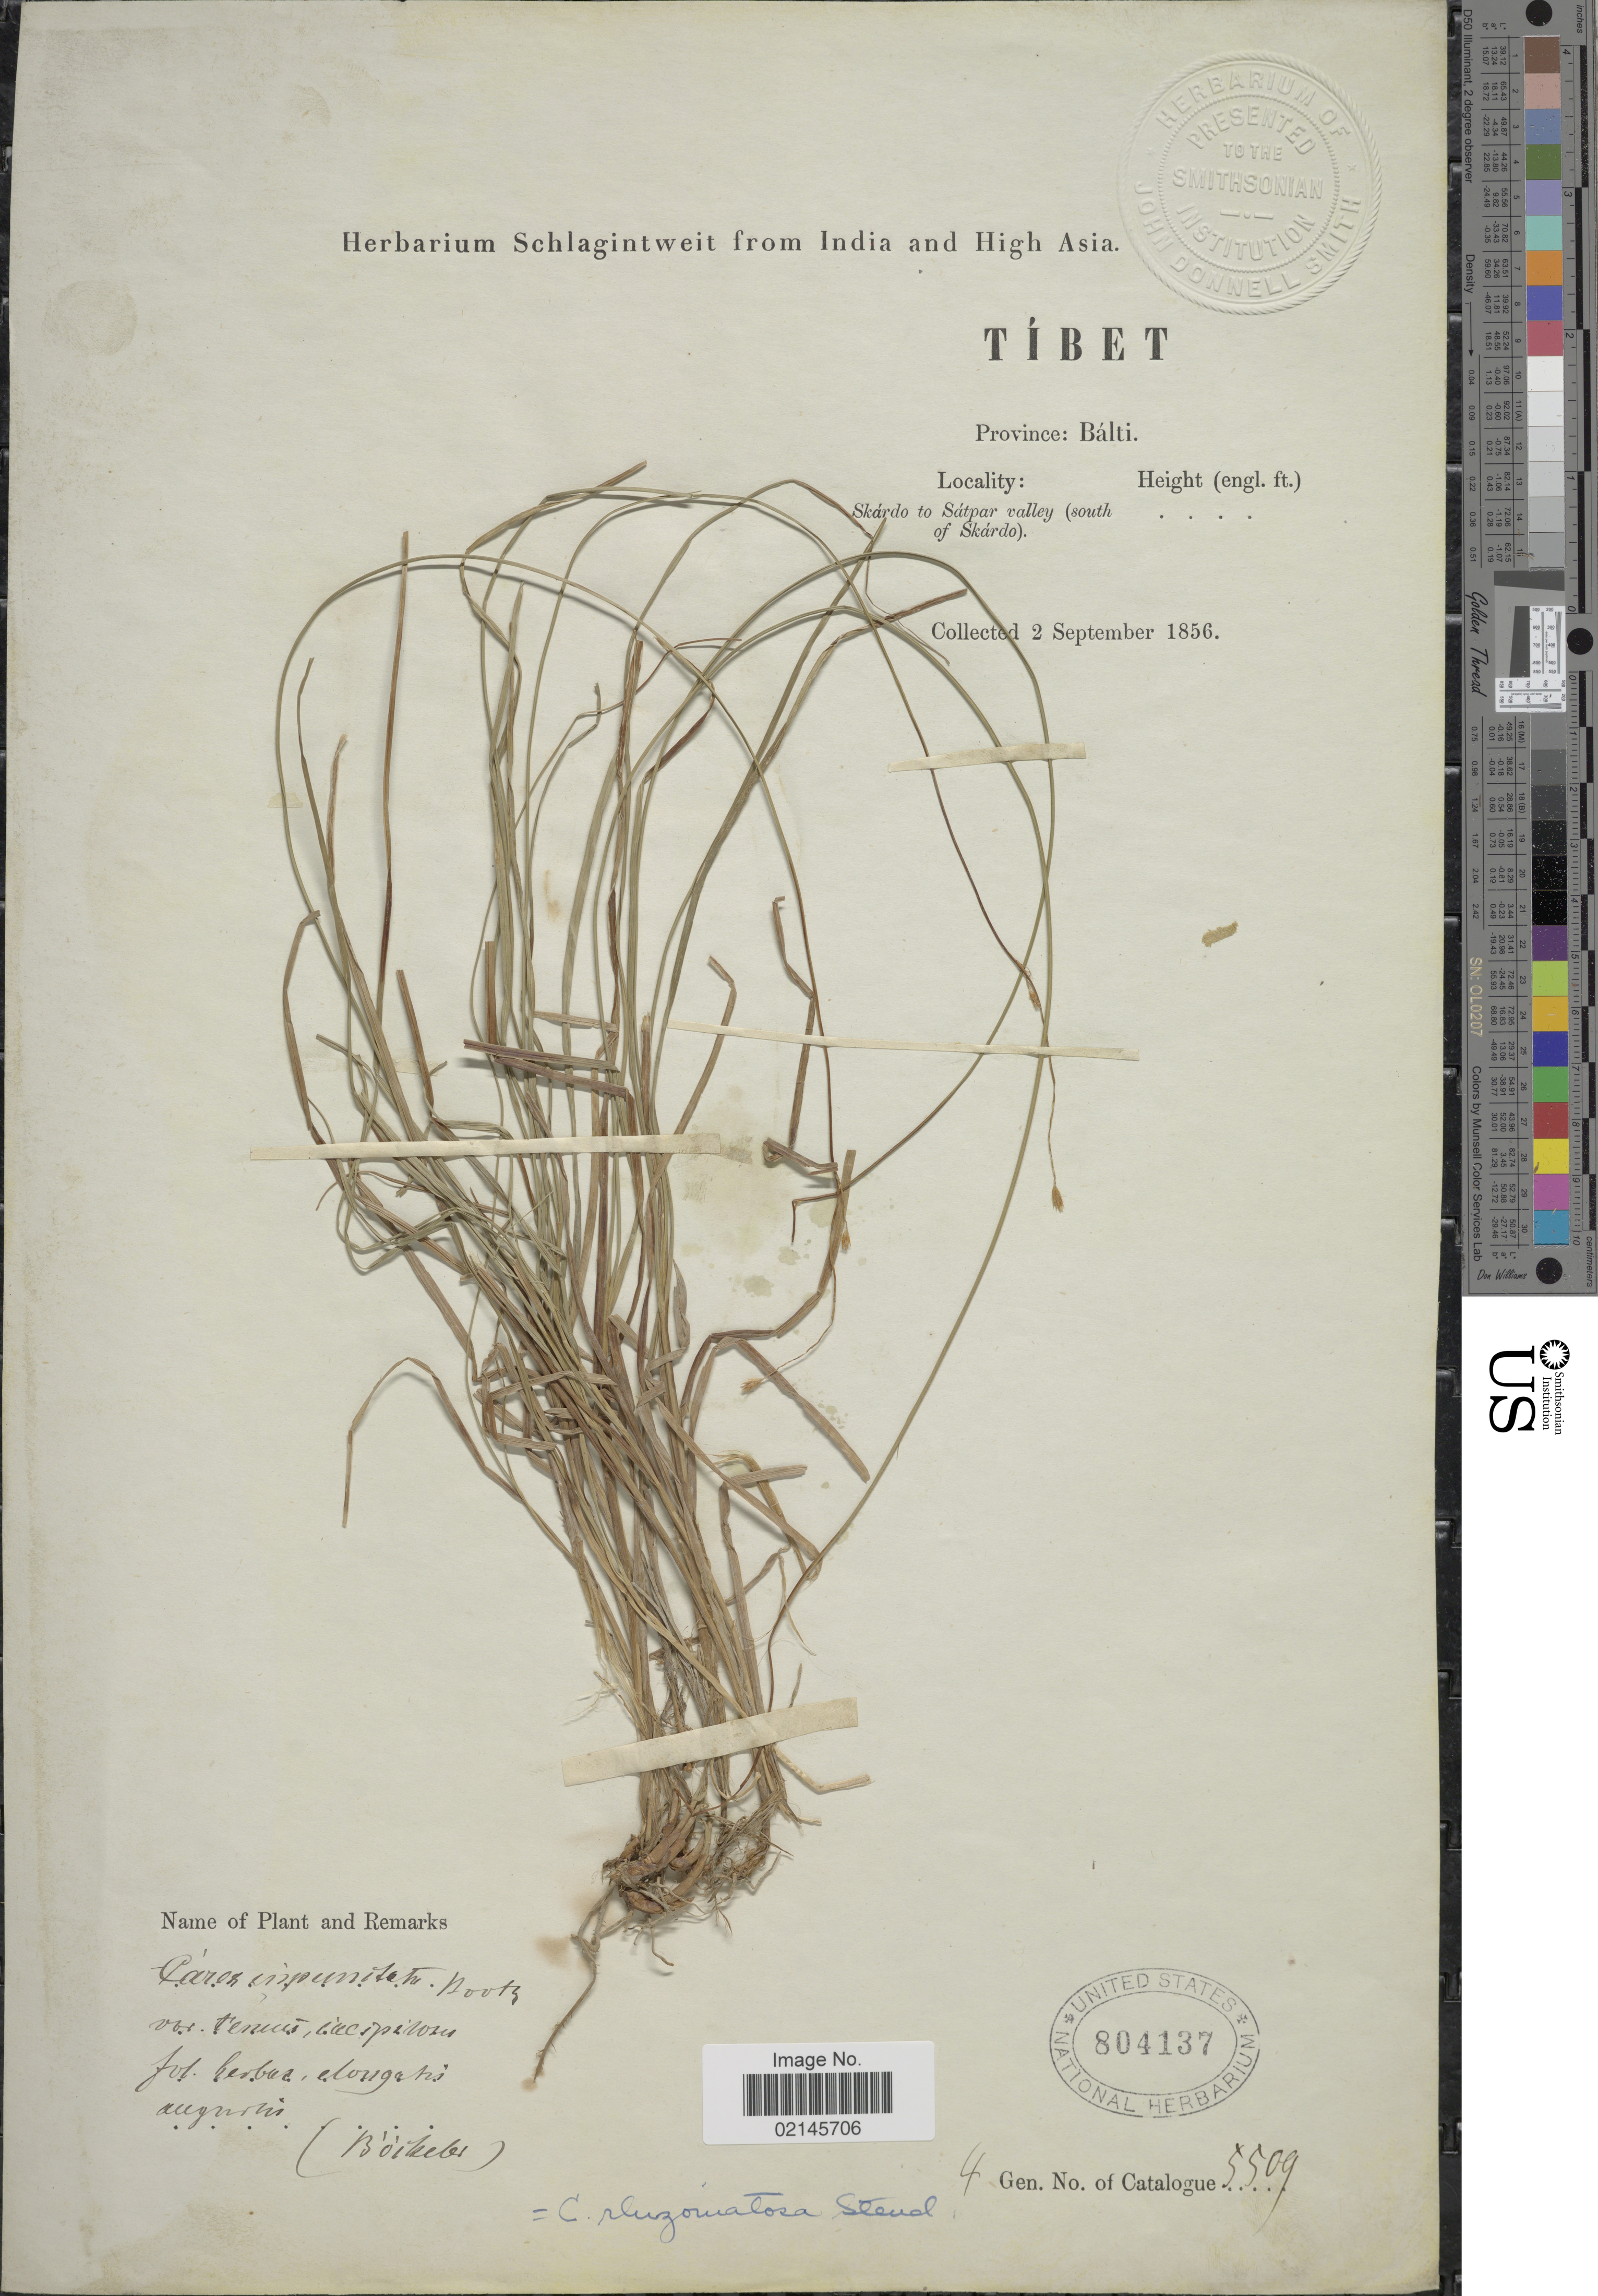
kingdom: Plantae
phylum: Tracheophyta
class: Liliopsida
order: Poales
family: Cyperaceae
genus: Carex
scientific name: Carex sp.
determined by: Strong, Mark T., (BOT), Smithsonian Institution - National Museum of Natural History (UNITED STATES)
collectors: ex herb. Schlagintweit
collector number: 5509?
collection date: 1856-09-02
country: China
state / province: Xizang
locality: Tibet, Province Balti, Skardo to Satpar Valley (south of Skardo)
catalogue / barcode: US 804137